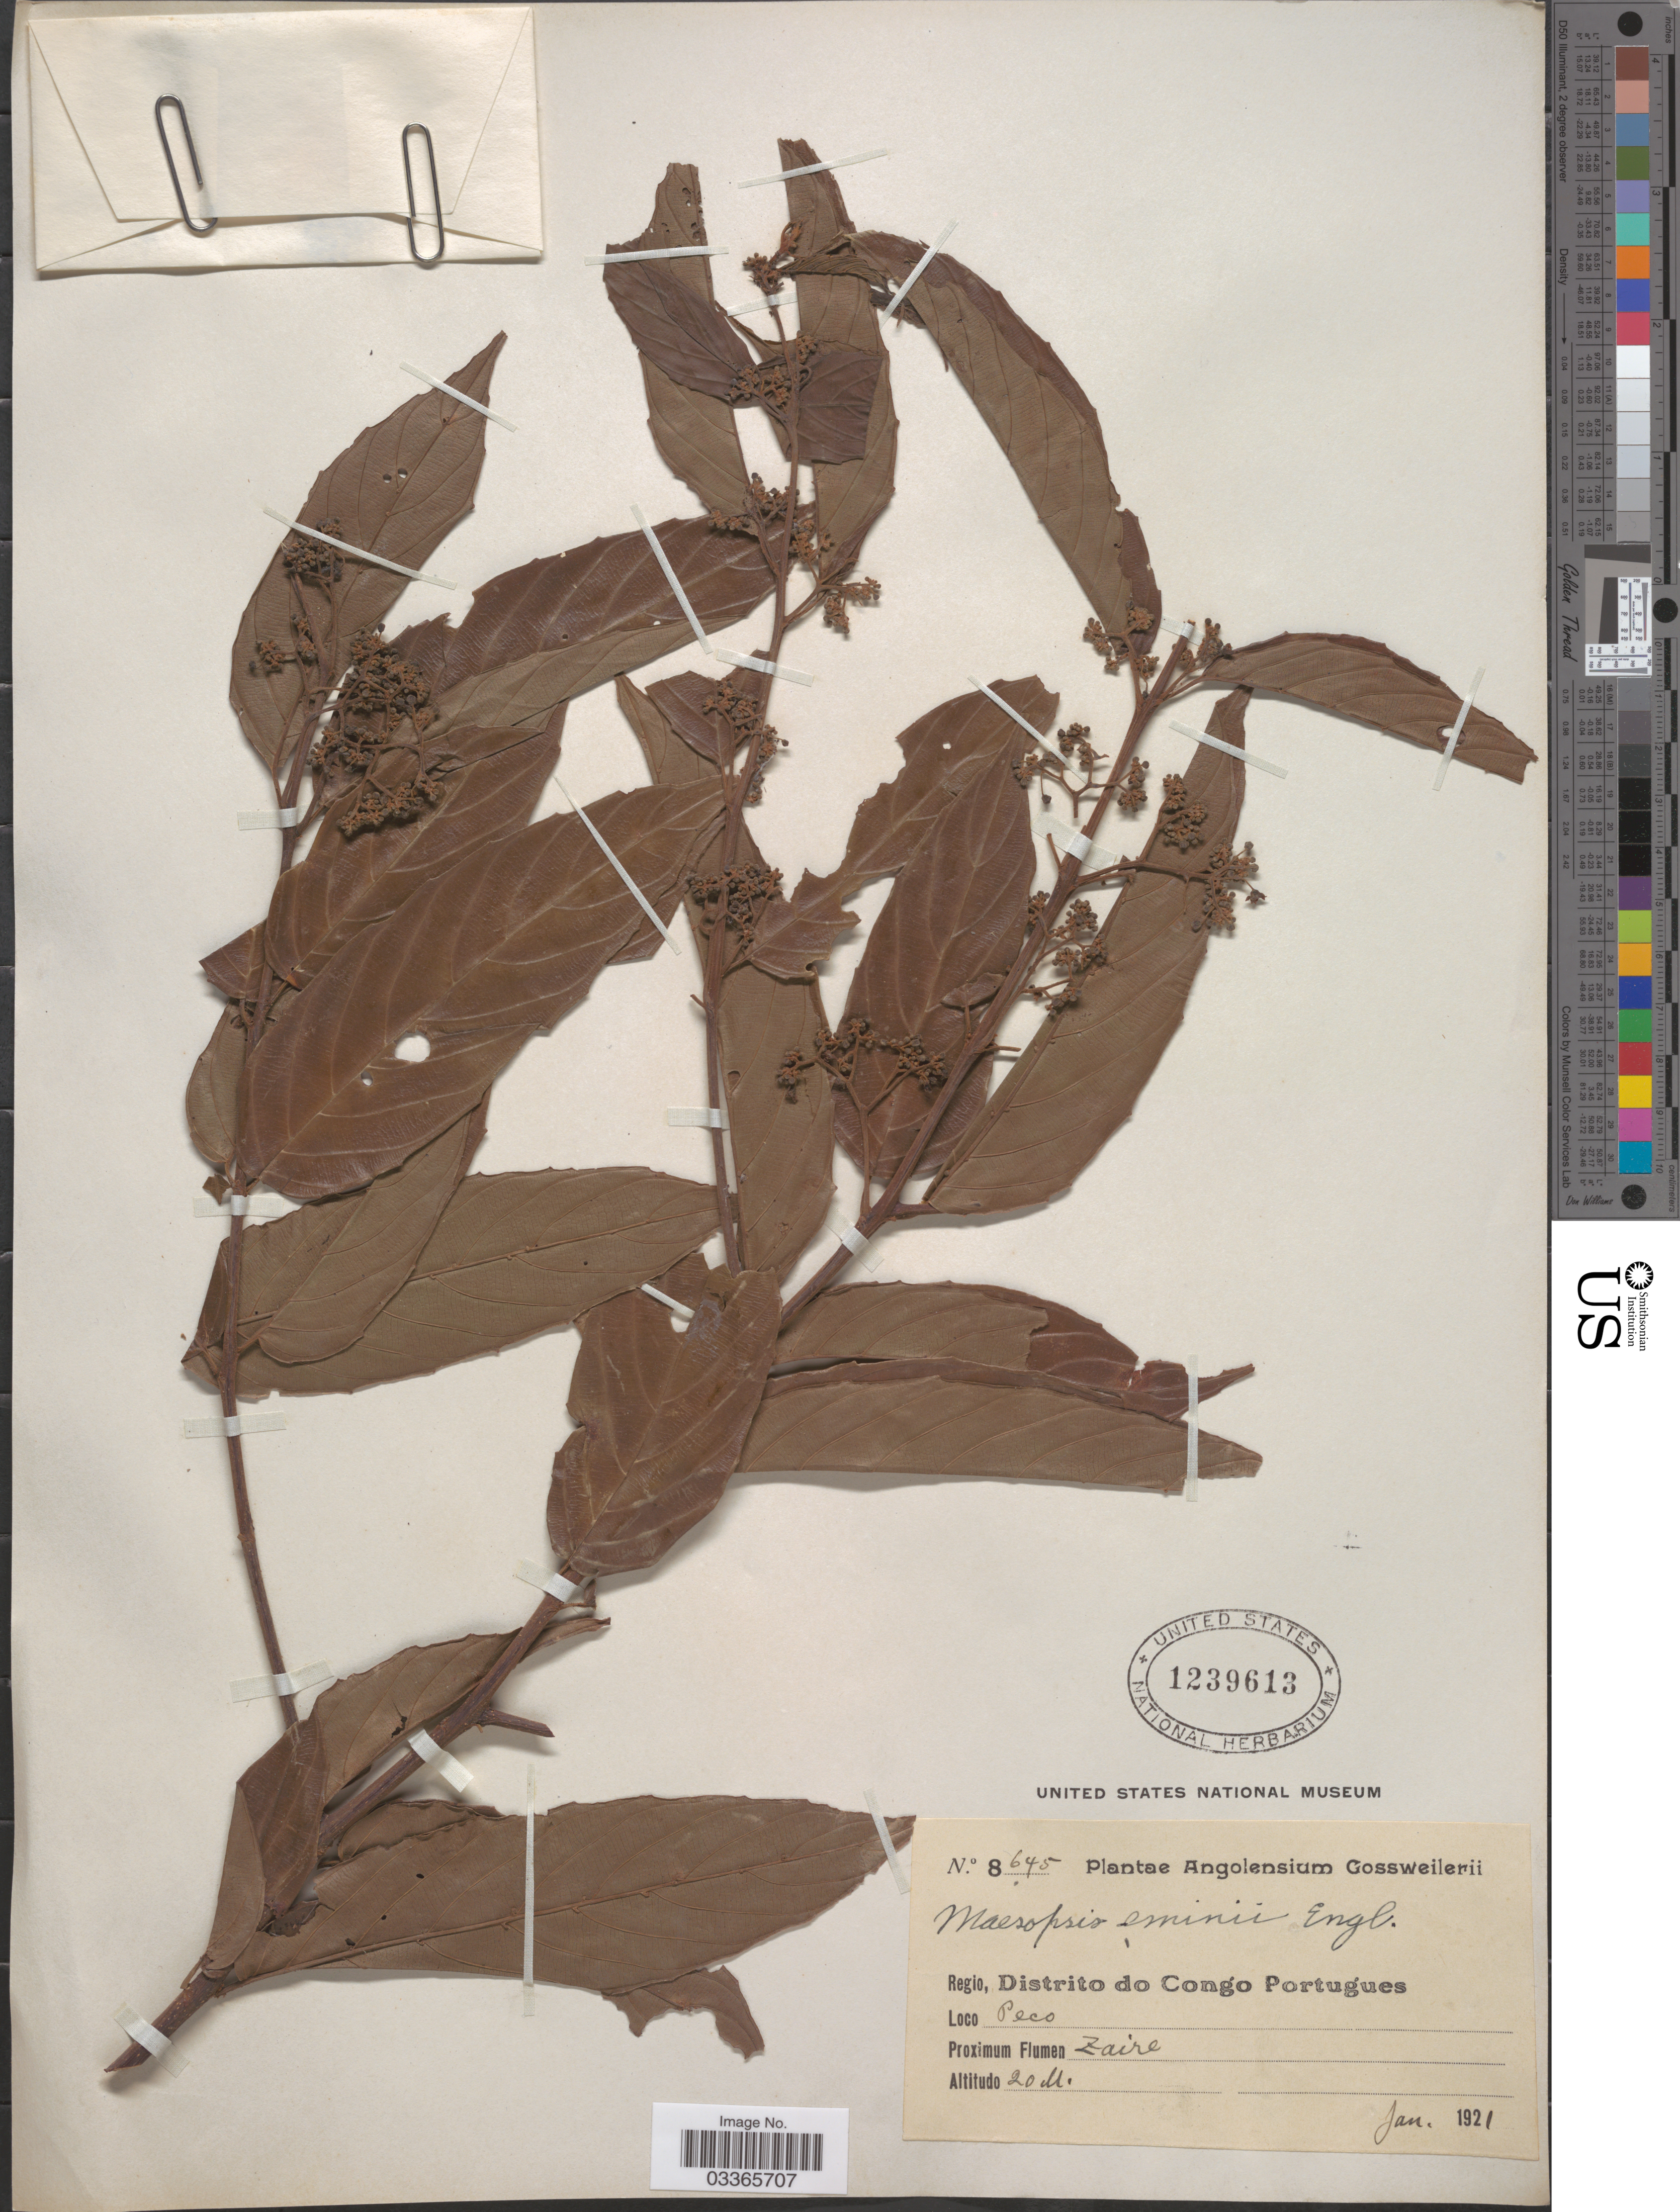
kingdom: Plantae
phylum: Tracheophyta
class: Magnoliopsida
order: Rosales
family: Rhamnaceae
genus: Maesopsis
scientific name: Maesopsis eminii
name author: Engl.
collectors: -. Gossweiler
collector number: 8645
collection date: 1921-01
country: Angola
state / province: Zaire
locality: Regio, Distrito do Congo Portugues, Peco.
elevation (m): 20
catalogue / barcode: US 1239613